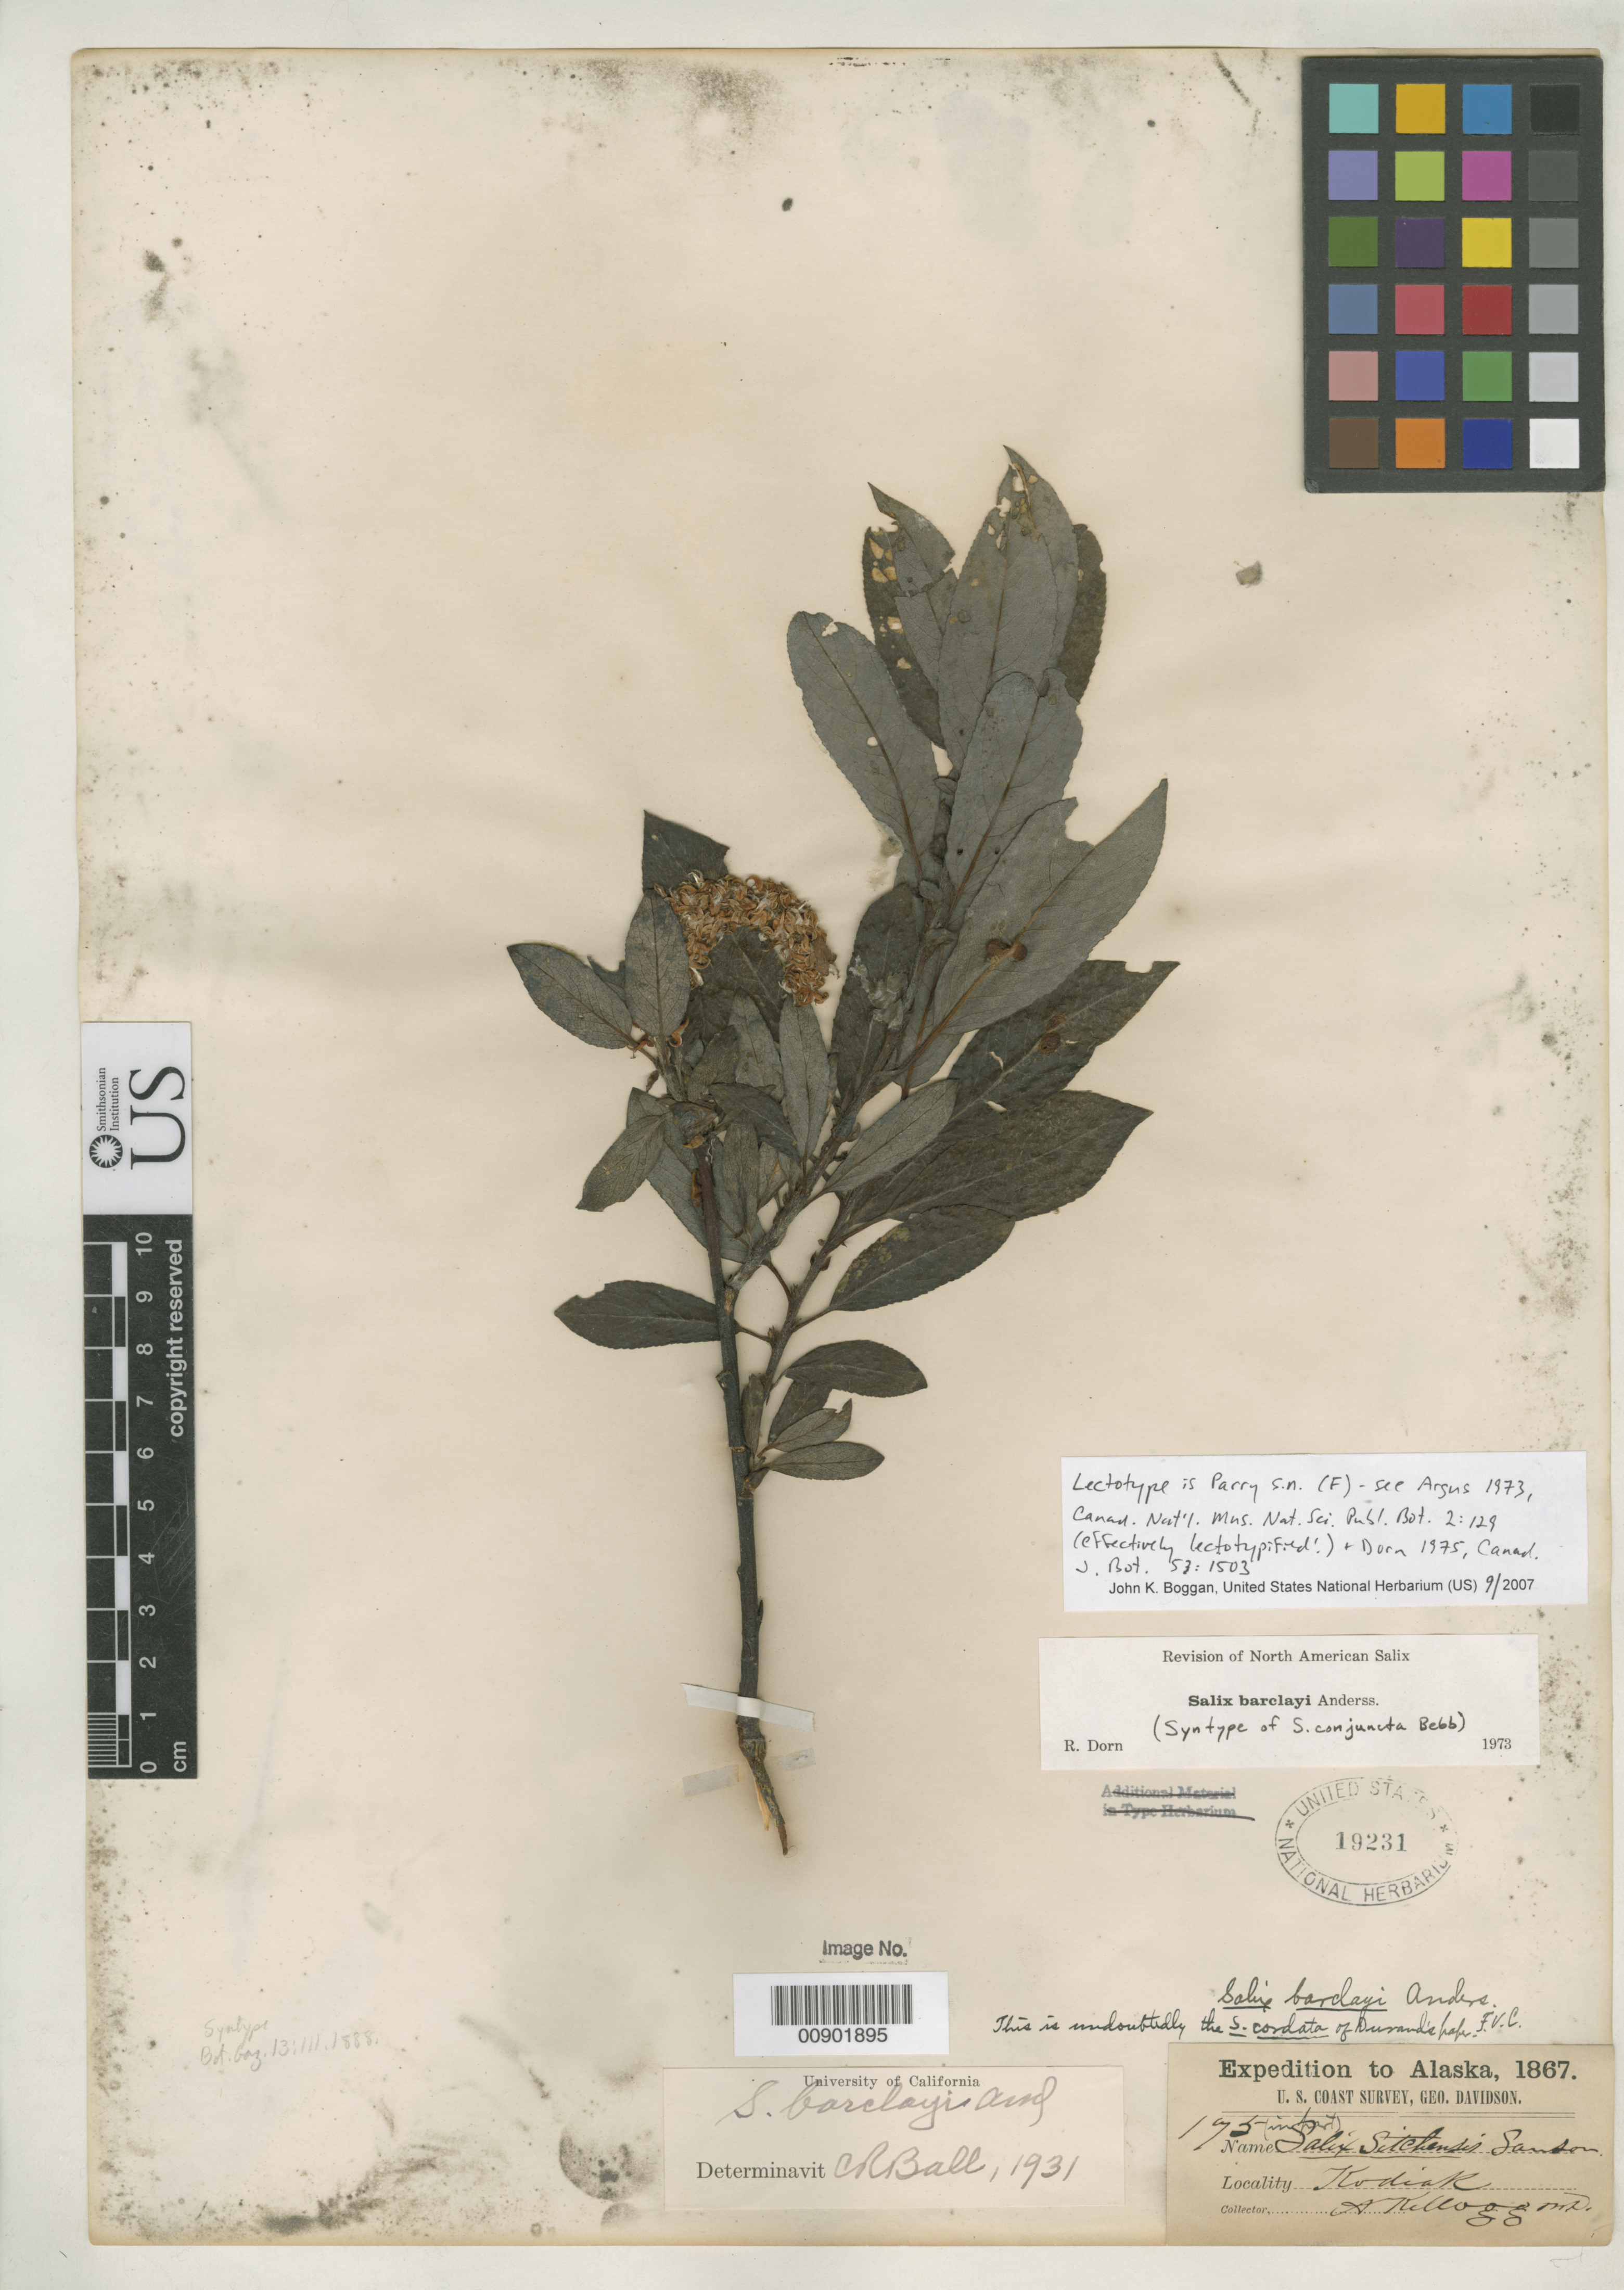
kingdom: Plantae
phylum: Tracheophyta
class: Magnoliopsida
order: Malpighiales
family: Salicaceae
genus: Salix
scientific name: Salix conjuncta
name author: Bebb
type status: Syntype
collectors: A. Kellogg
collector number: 175 (in part)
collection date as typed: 1867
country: United States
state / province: Alaska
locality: Kodiak.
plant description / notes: Lectotype is Parry s.n. (F)--see Argus 1973, Canad. Natl. Mus. Nat. Sci. Publ. Bot. 2: 129 (effectively lectotypified) & Dorn 1975, Canad. J. Bot. 53: 1503.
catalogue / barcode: US 19231